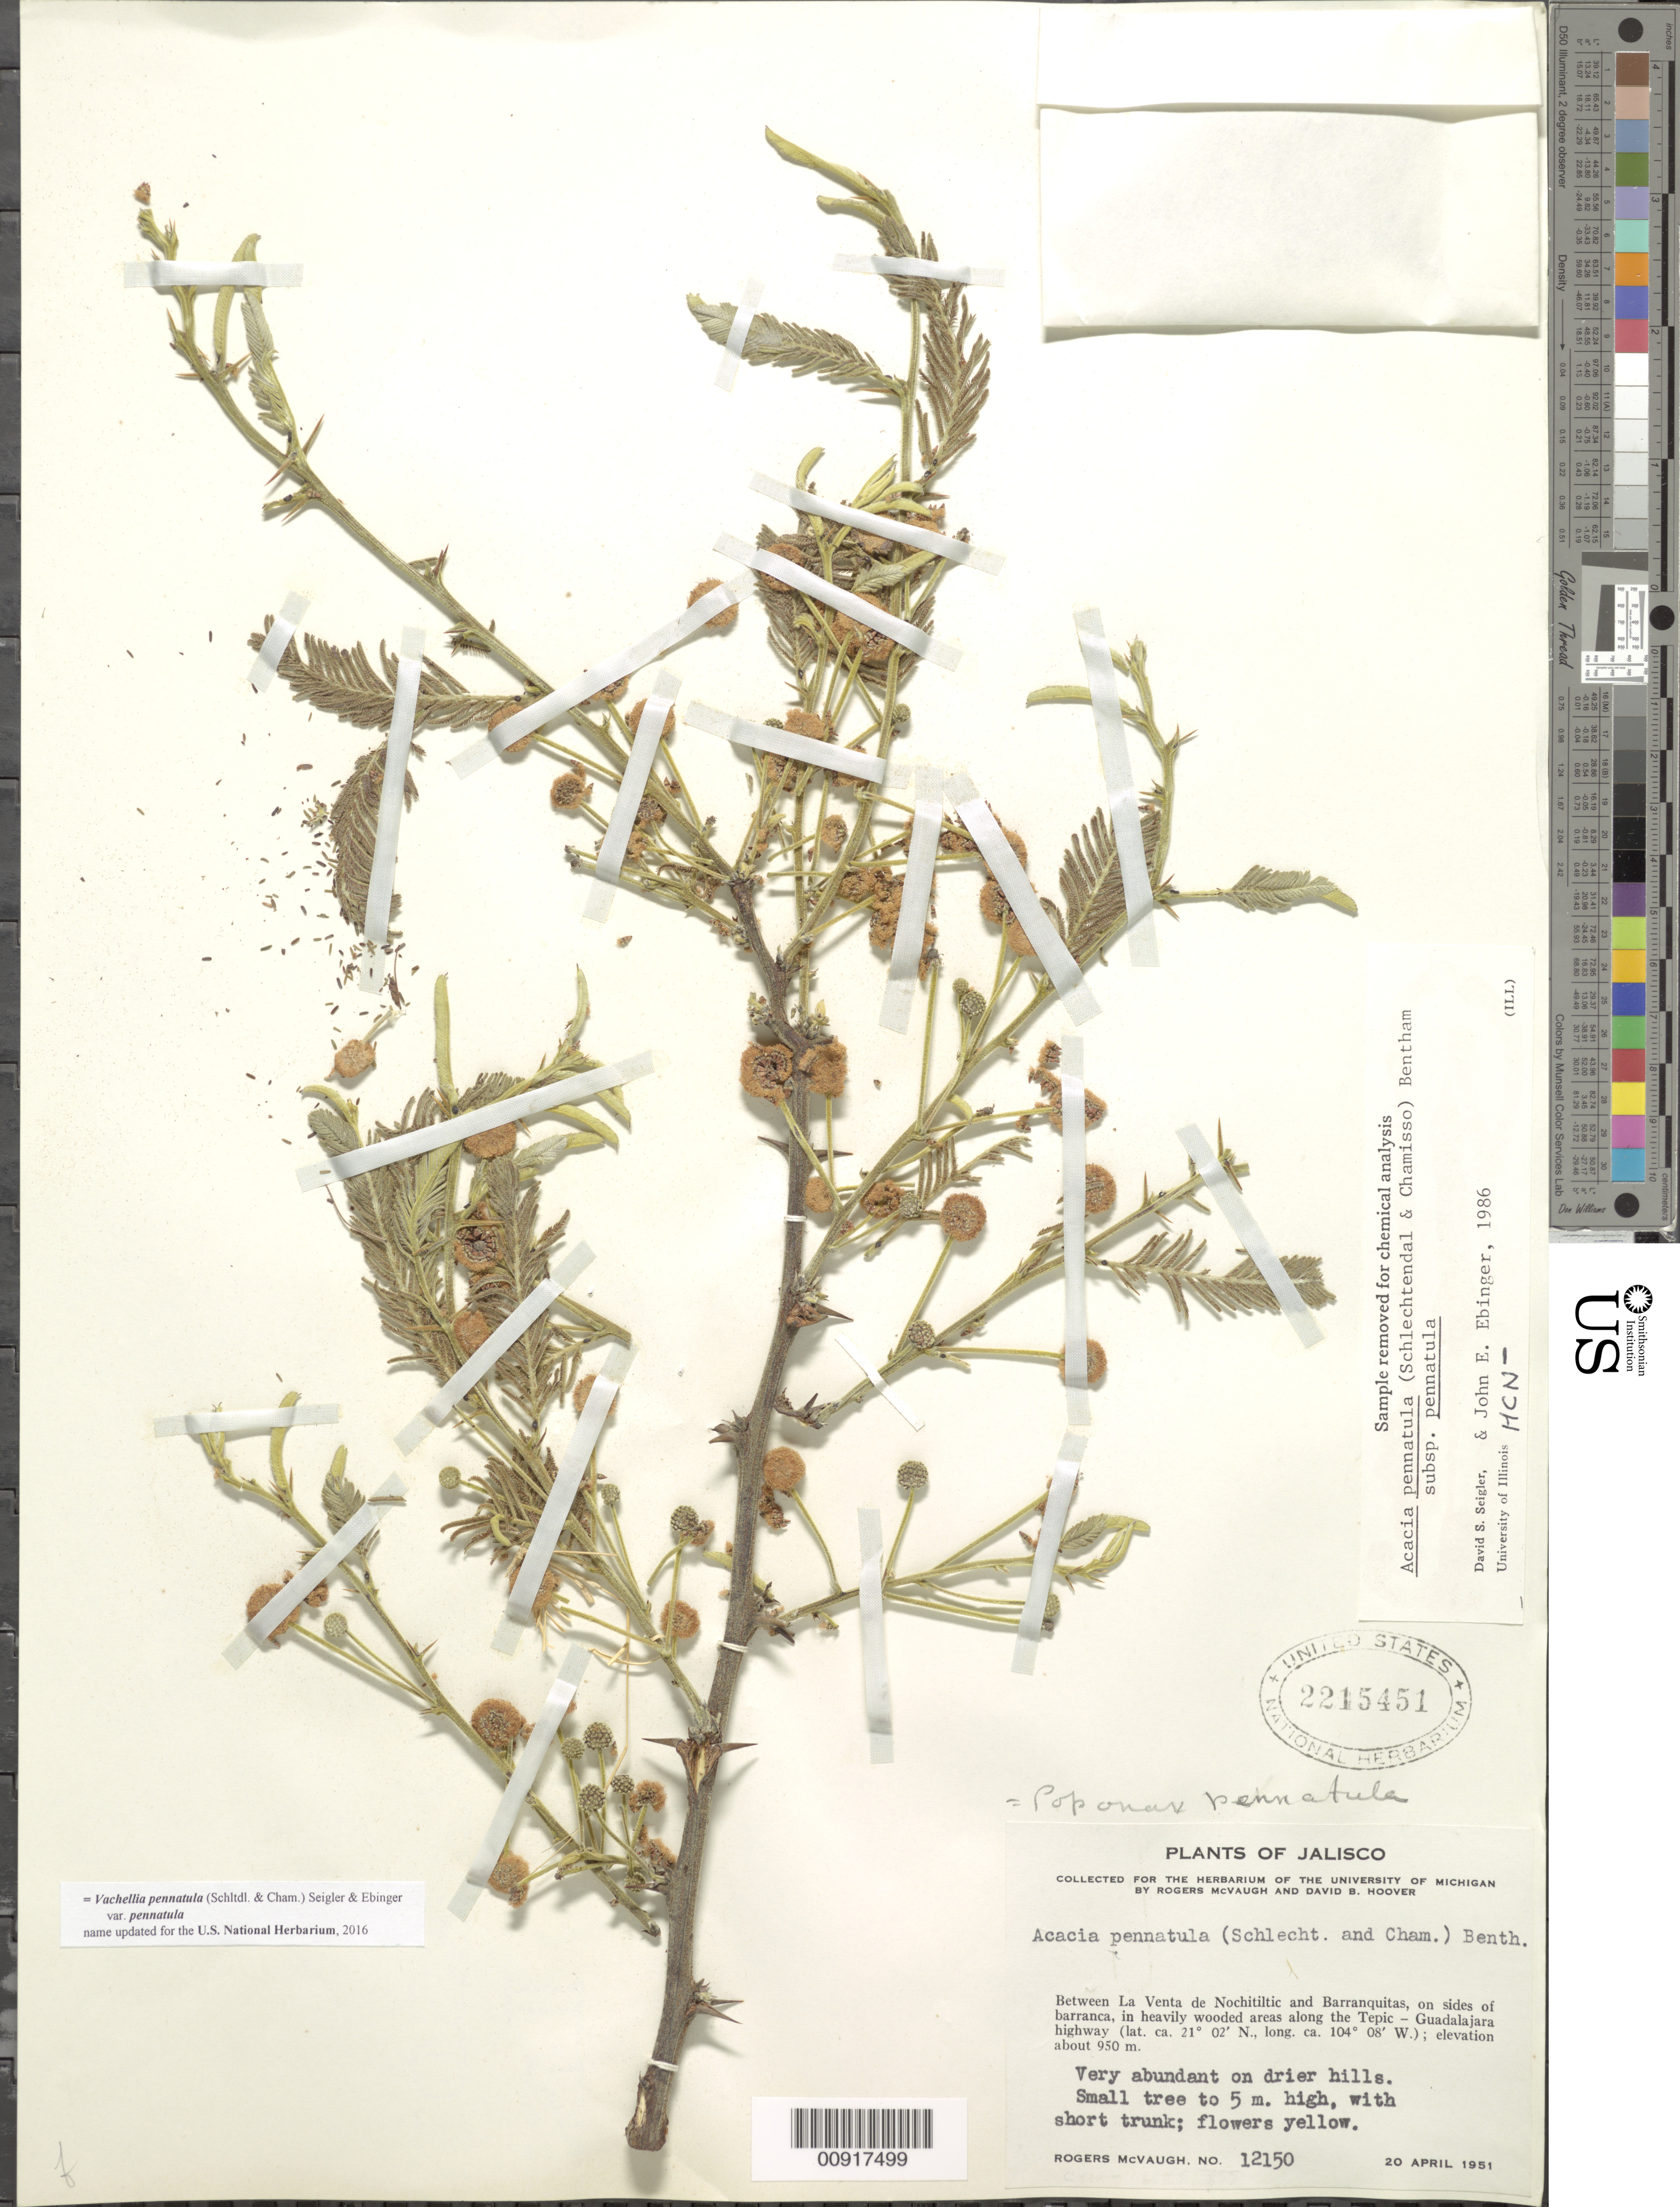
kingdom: Plantae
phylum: Tracheophyta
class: Magnoliopsida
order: Fabales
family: Fabaceae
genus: Vachellia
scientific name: Vachellia pennatula var. pennatula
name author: (Schltdl. & Cham.) Seigler & Ebinger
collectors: R. McVaugh & D. B. Hoover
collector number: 12150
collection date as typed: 20 Apr 1951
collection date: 1951-04-20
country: Mexico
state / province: Jalisco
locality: Between La Venta de Nochitiltic and Barranquitas, on sides of barranca, in heavily wooded areas along the Tepic - Guadalajara highway.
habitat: On sides of barranca, in heavily wooded area. Very abundant on drier hills.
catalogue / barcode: US 2215451